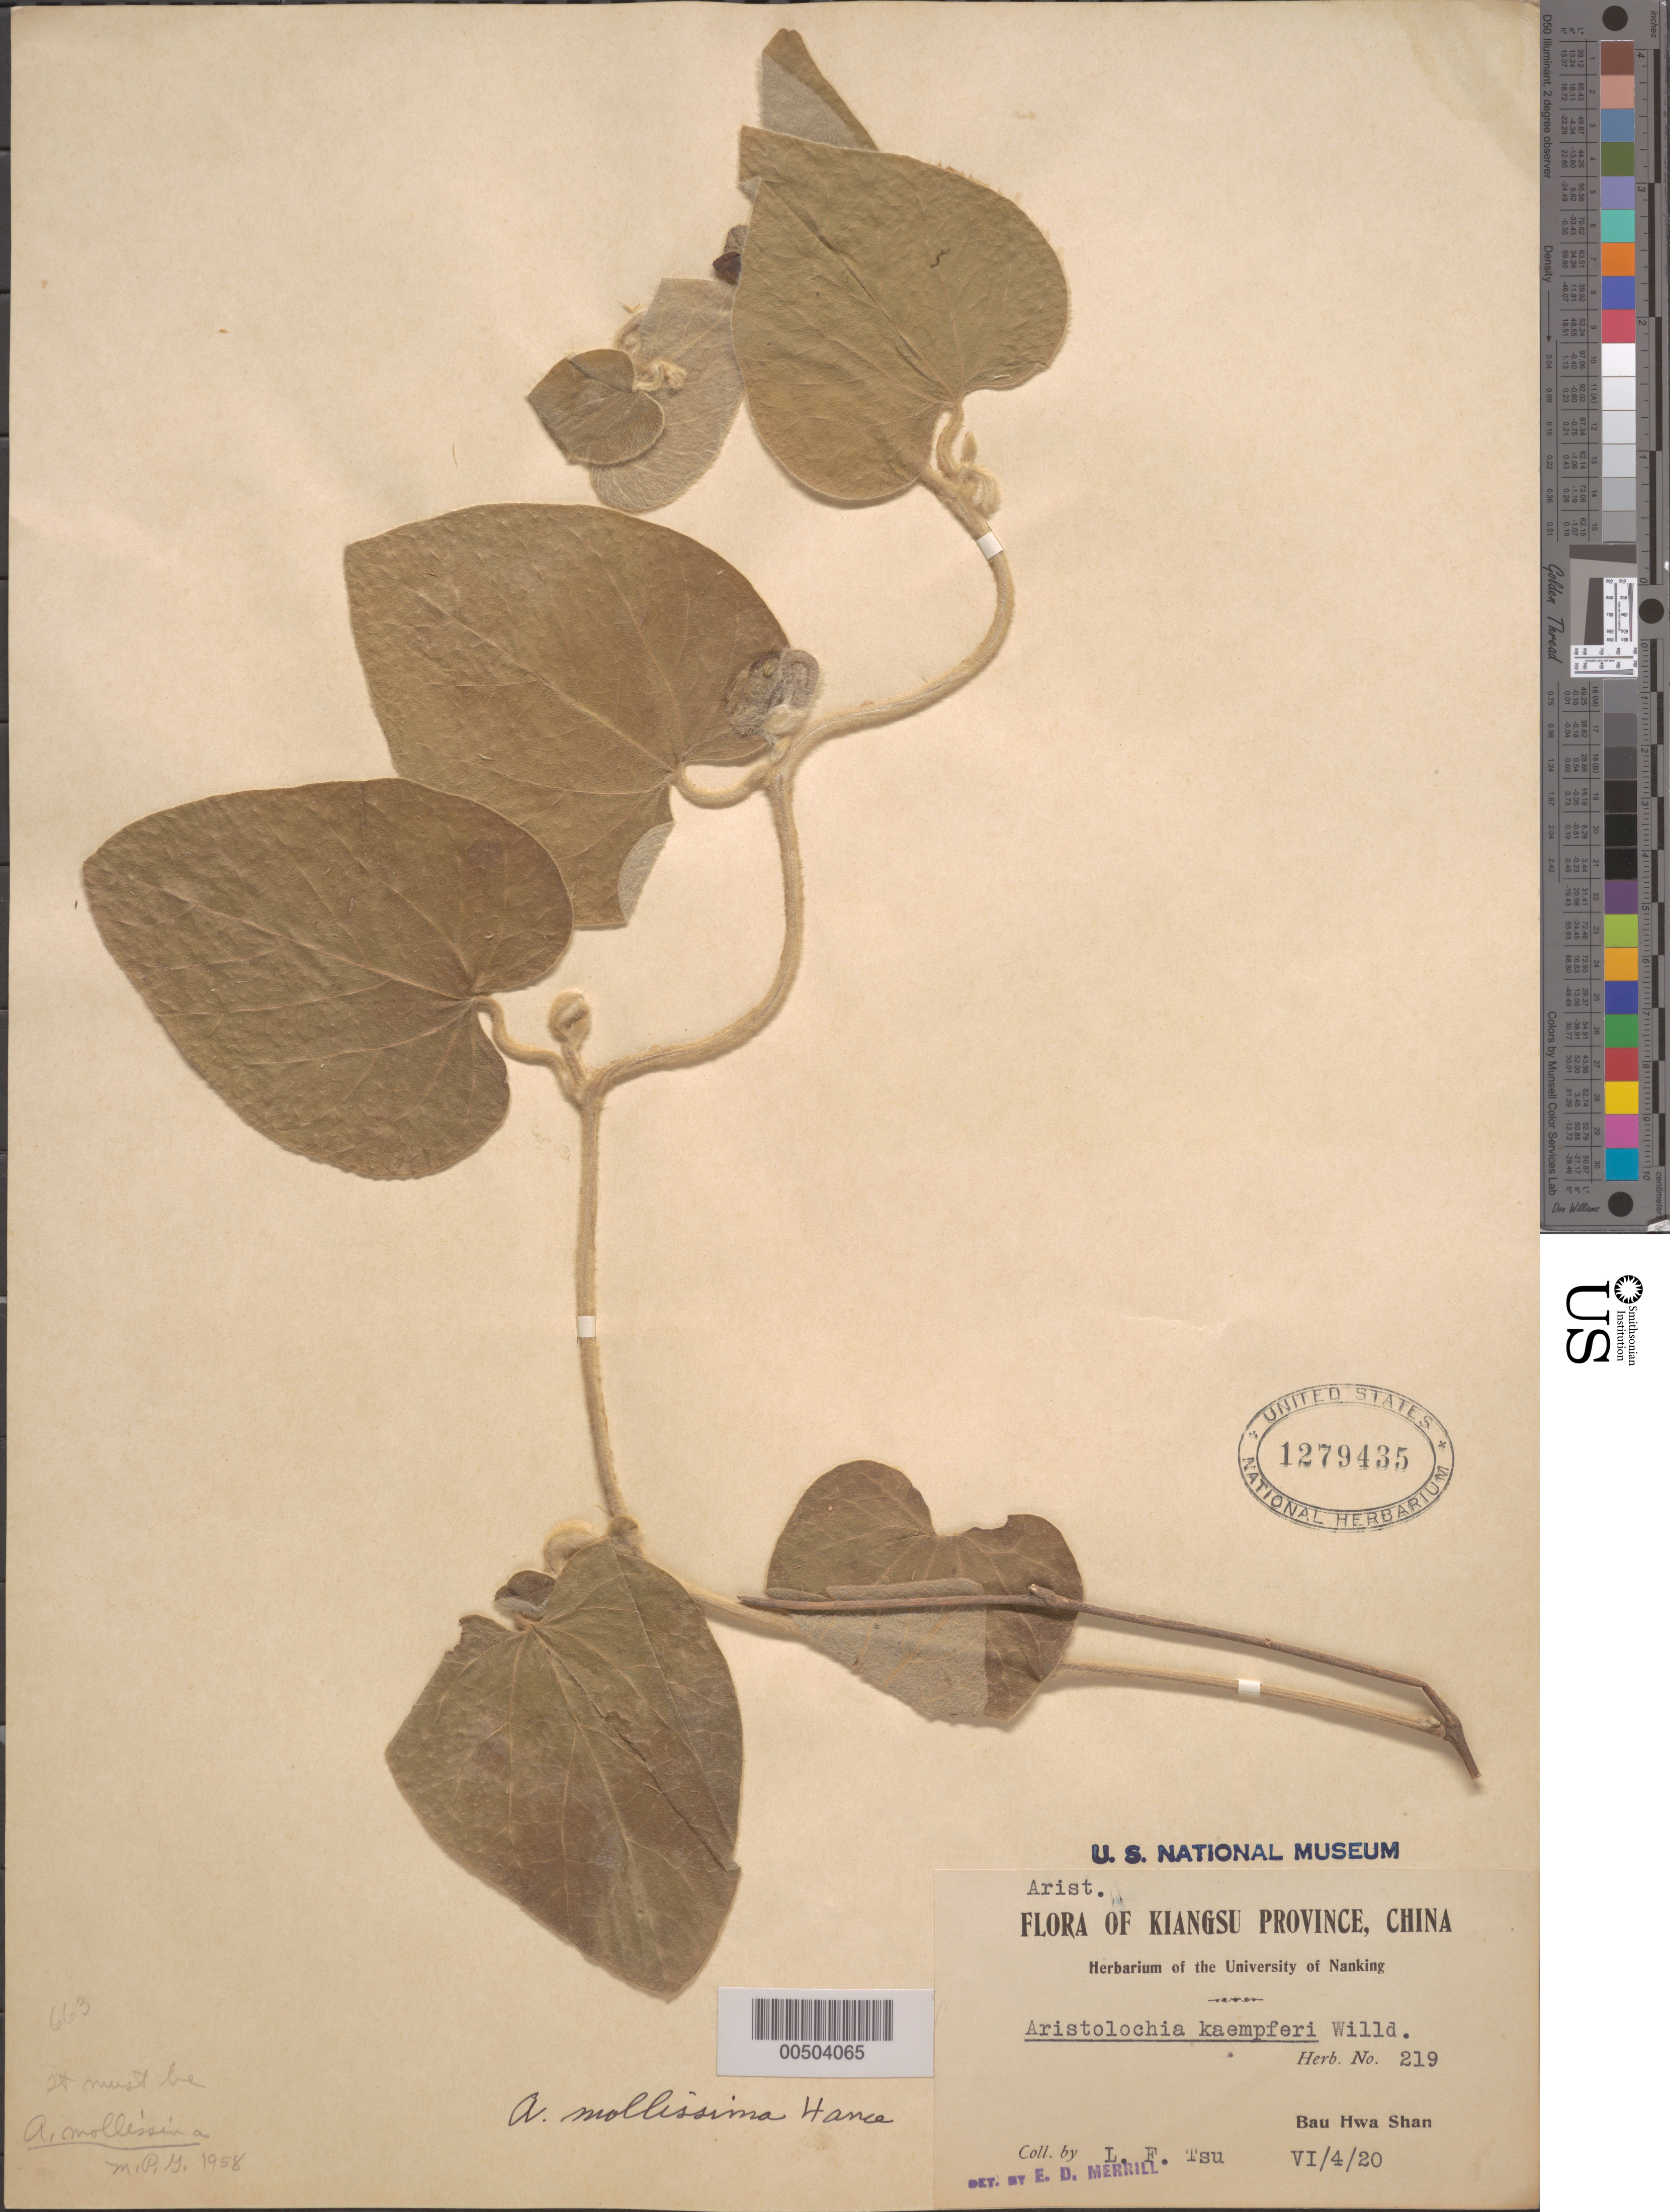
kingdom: Plantae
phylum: Tracheophyta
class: Magnoliopsida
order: Piperales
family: Aristolochiaceae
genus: Aristolochia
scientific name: Aristolochia mollissima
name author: Hance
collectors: L. Tsu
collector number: Herb. No. 219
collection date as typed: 04 Jul 1920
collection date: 1920-07-04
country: China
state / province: Jiangsu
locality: Bau Hwa Shan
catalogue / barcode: US 1279435